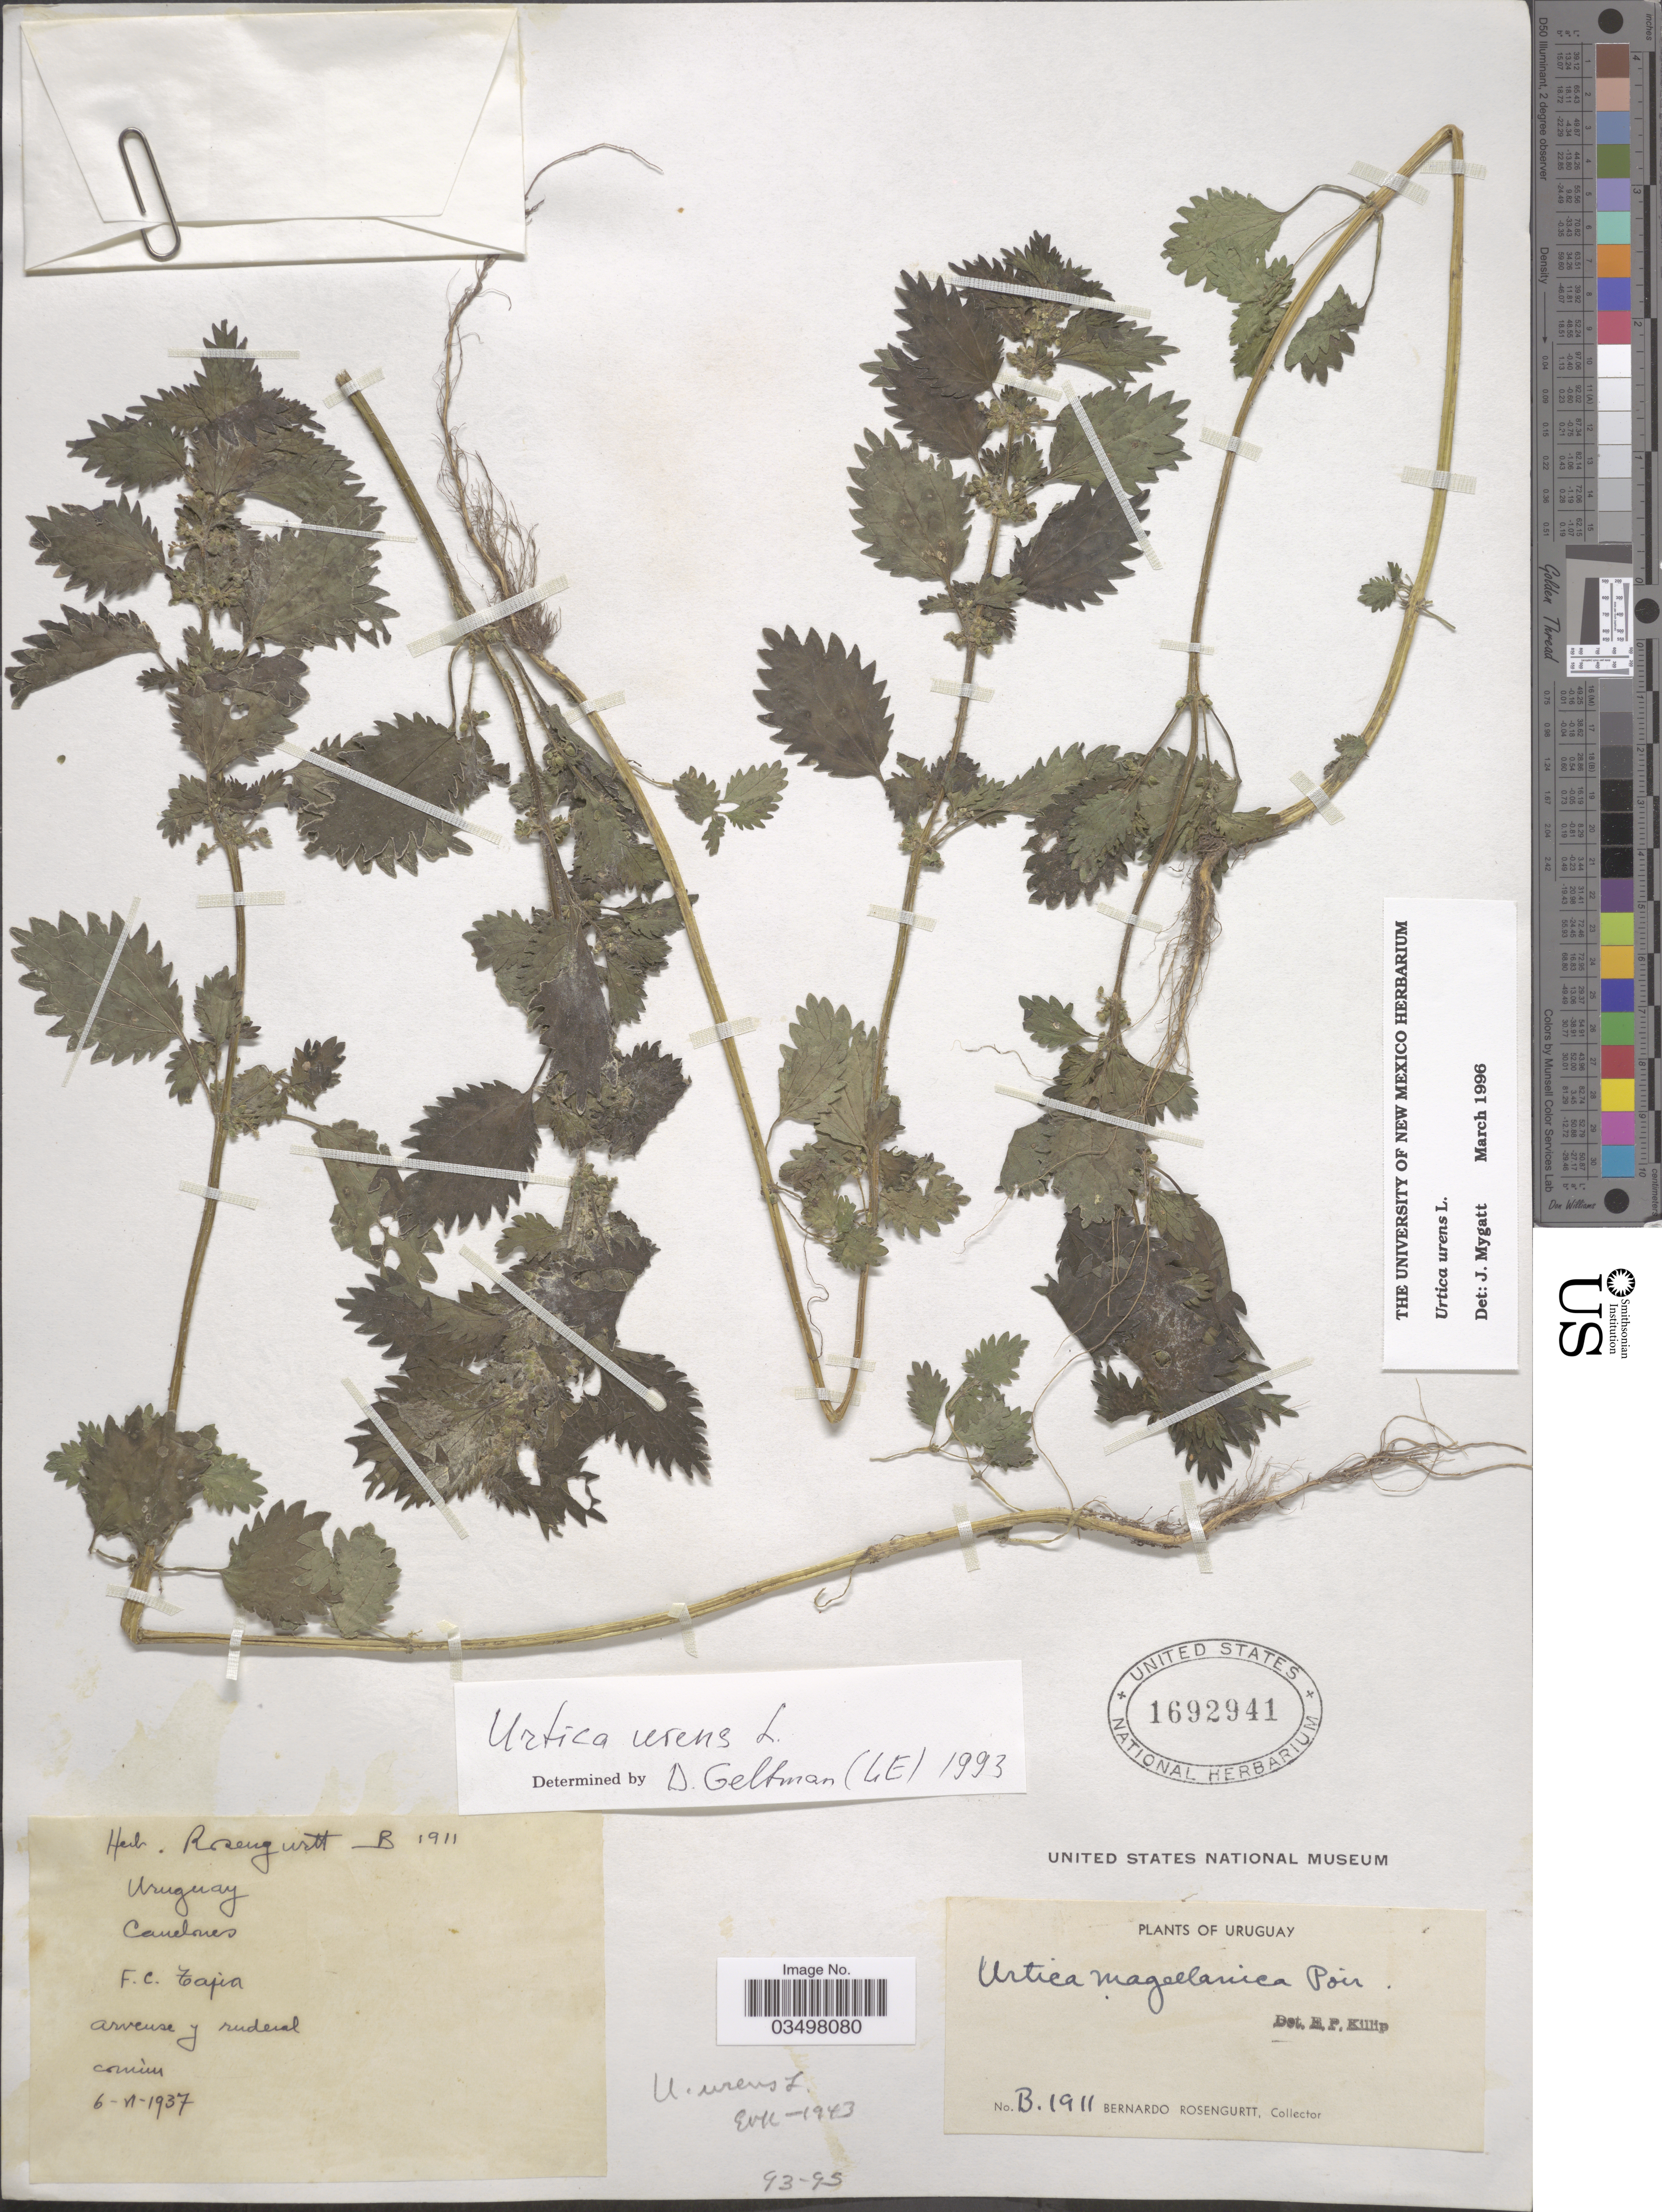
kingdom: Plantae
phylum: Tracheophyta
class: Magnoliopsida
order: Rosales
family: Urticaceae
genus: Urtica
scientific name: Urtica urens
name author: L.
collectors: B. Rosengurtt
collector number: B1911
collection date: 1937-06-26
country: Uruguay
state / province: Canelones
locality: F.C. Zajia.*?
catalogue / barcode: US 1692941